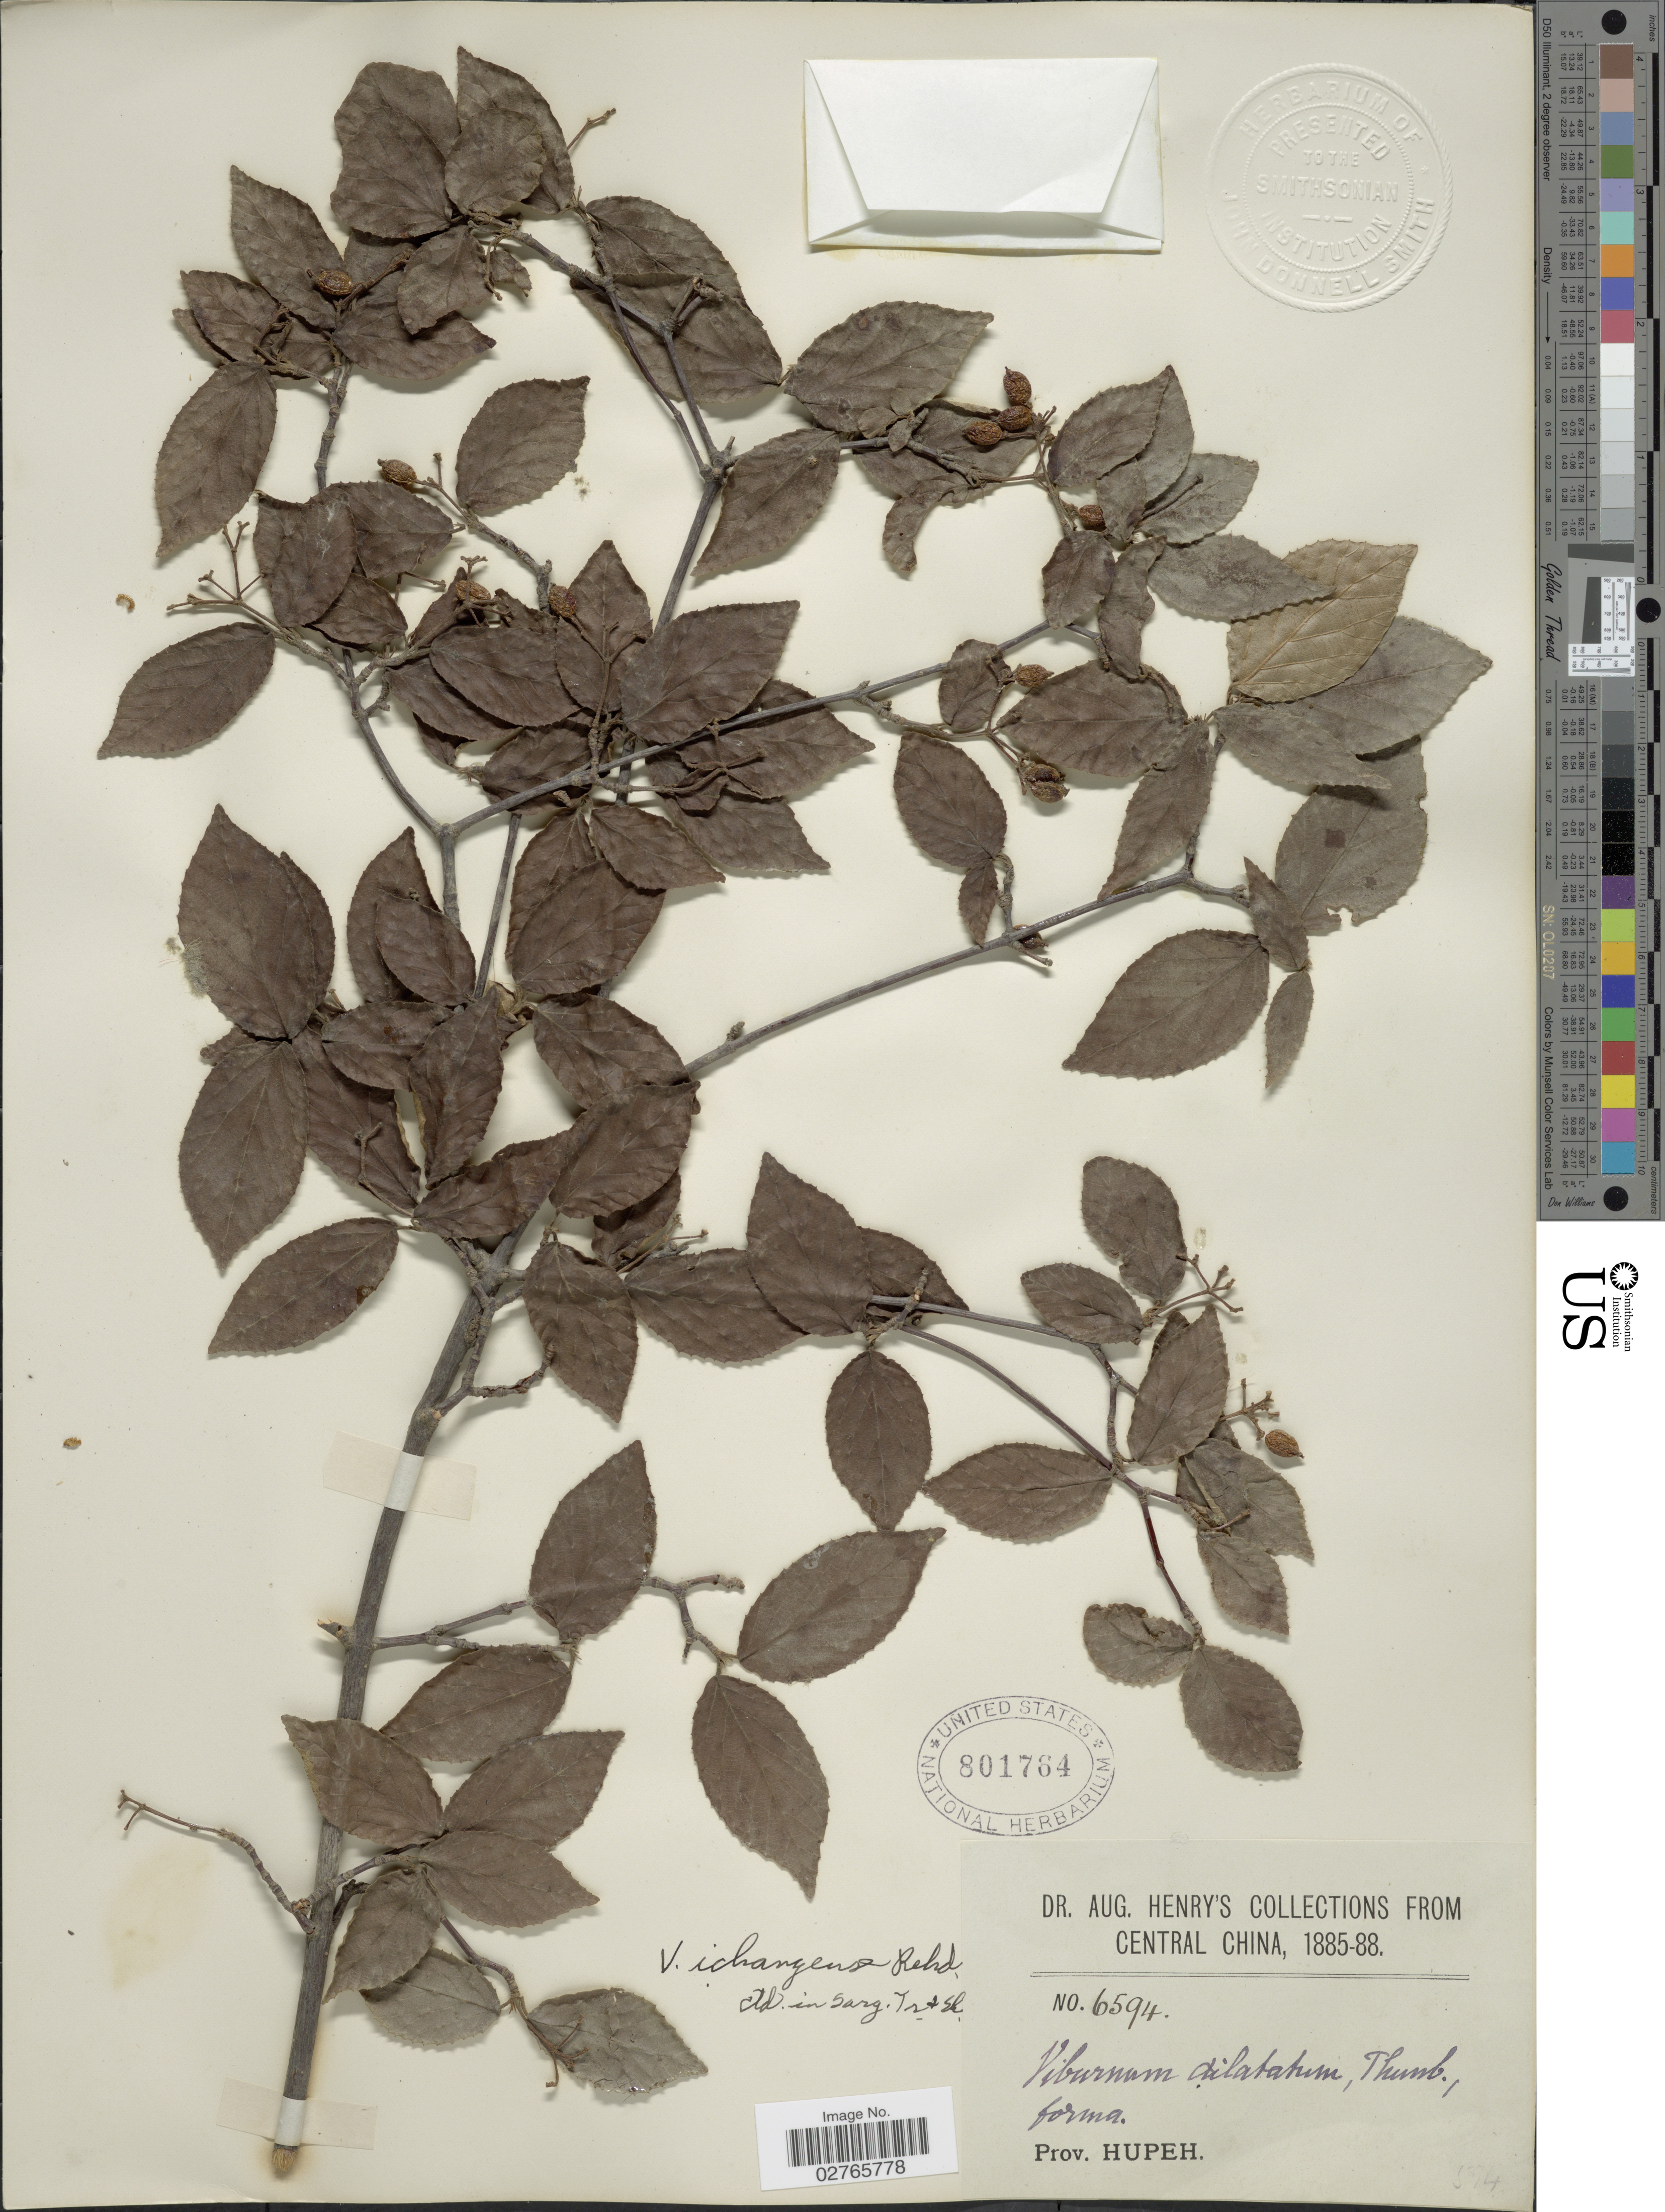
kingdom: Plantae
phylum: Tracheophyta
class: Magnoliopsida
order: Dipsacales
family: Viburnaceae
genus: Viburnum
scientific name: Viburnum erosum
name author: Thunb.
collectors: A. Henry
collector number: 6594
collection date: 1885/1888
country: China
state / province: Hubei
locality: Central China. Prov. Hupeh.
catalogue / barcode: US 801764